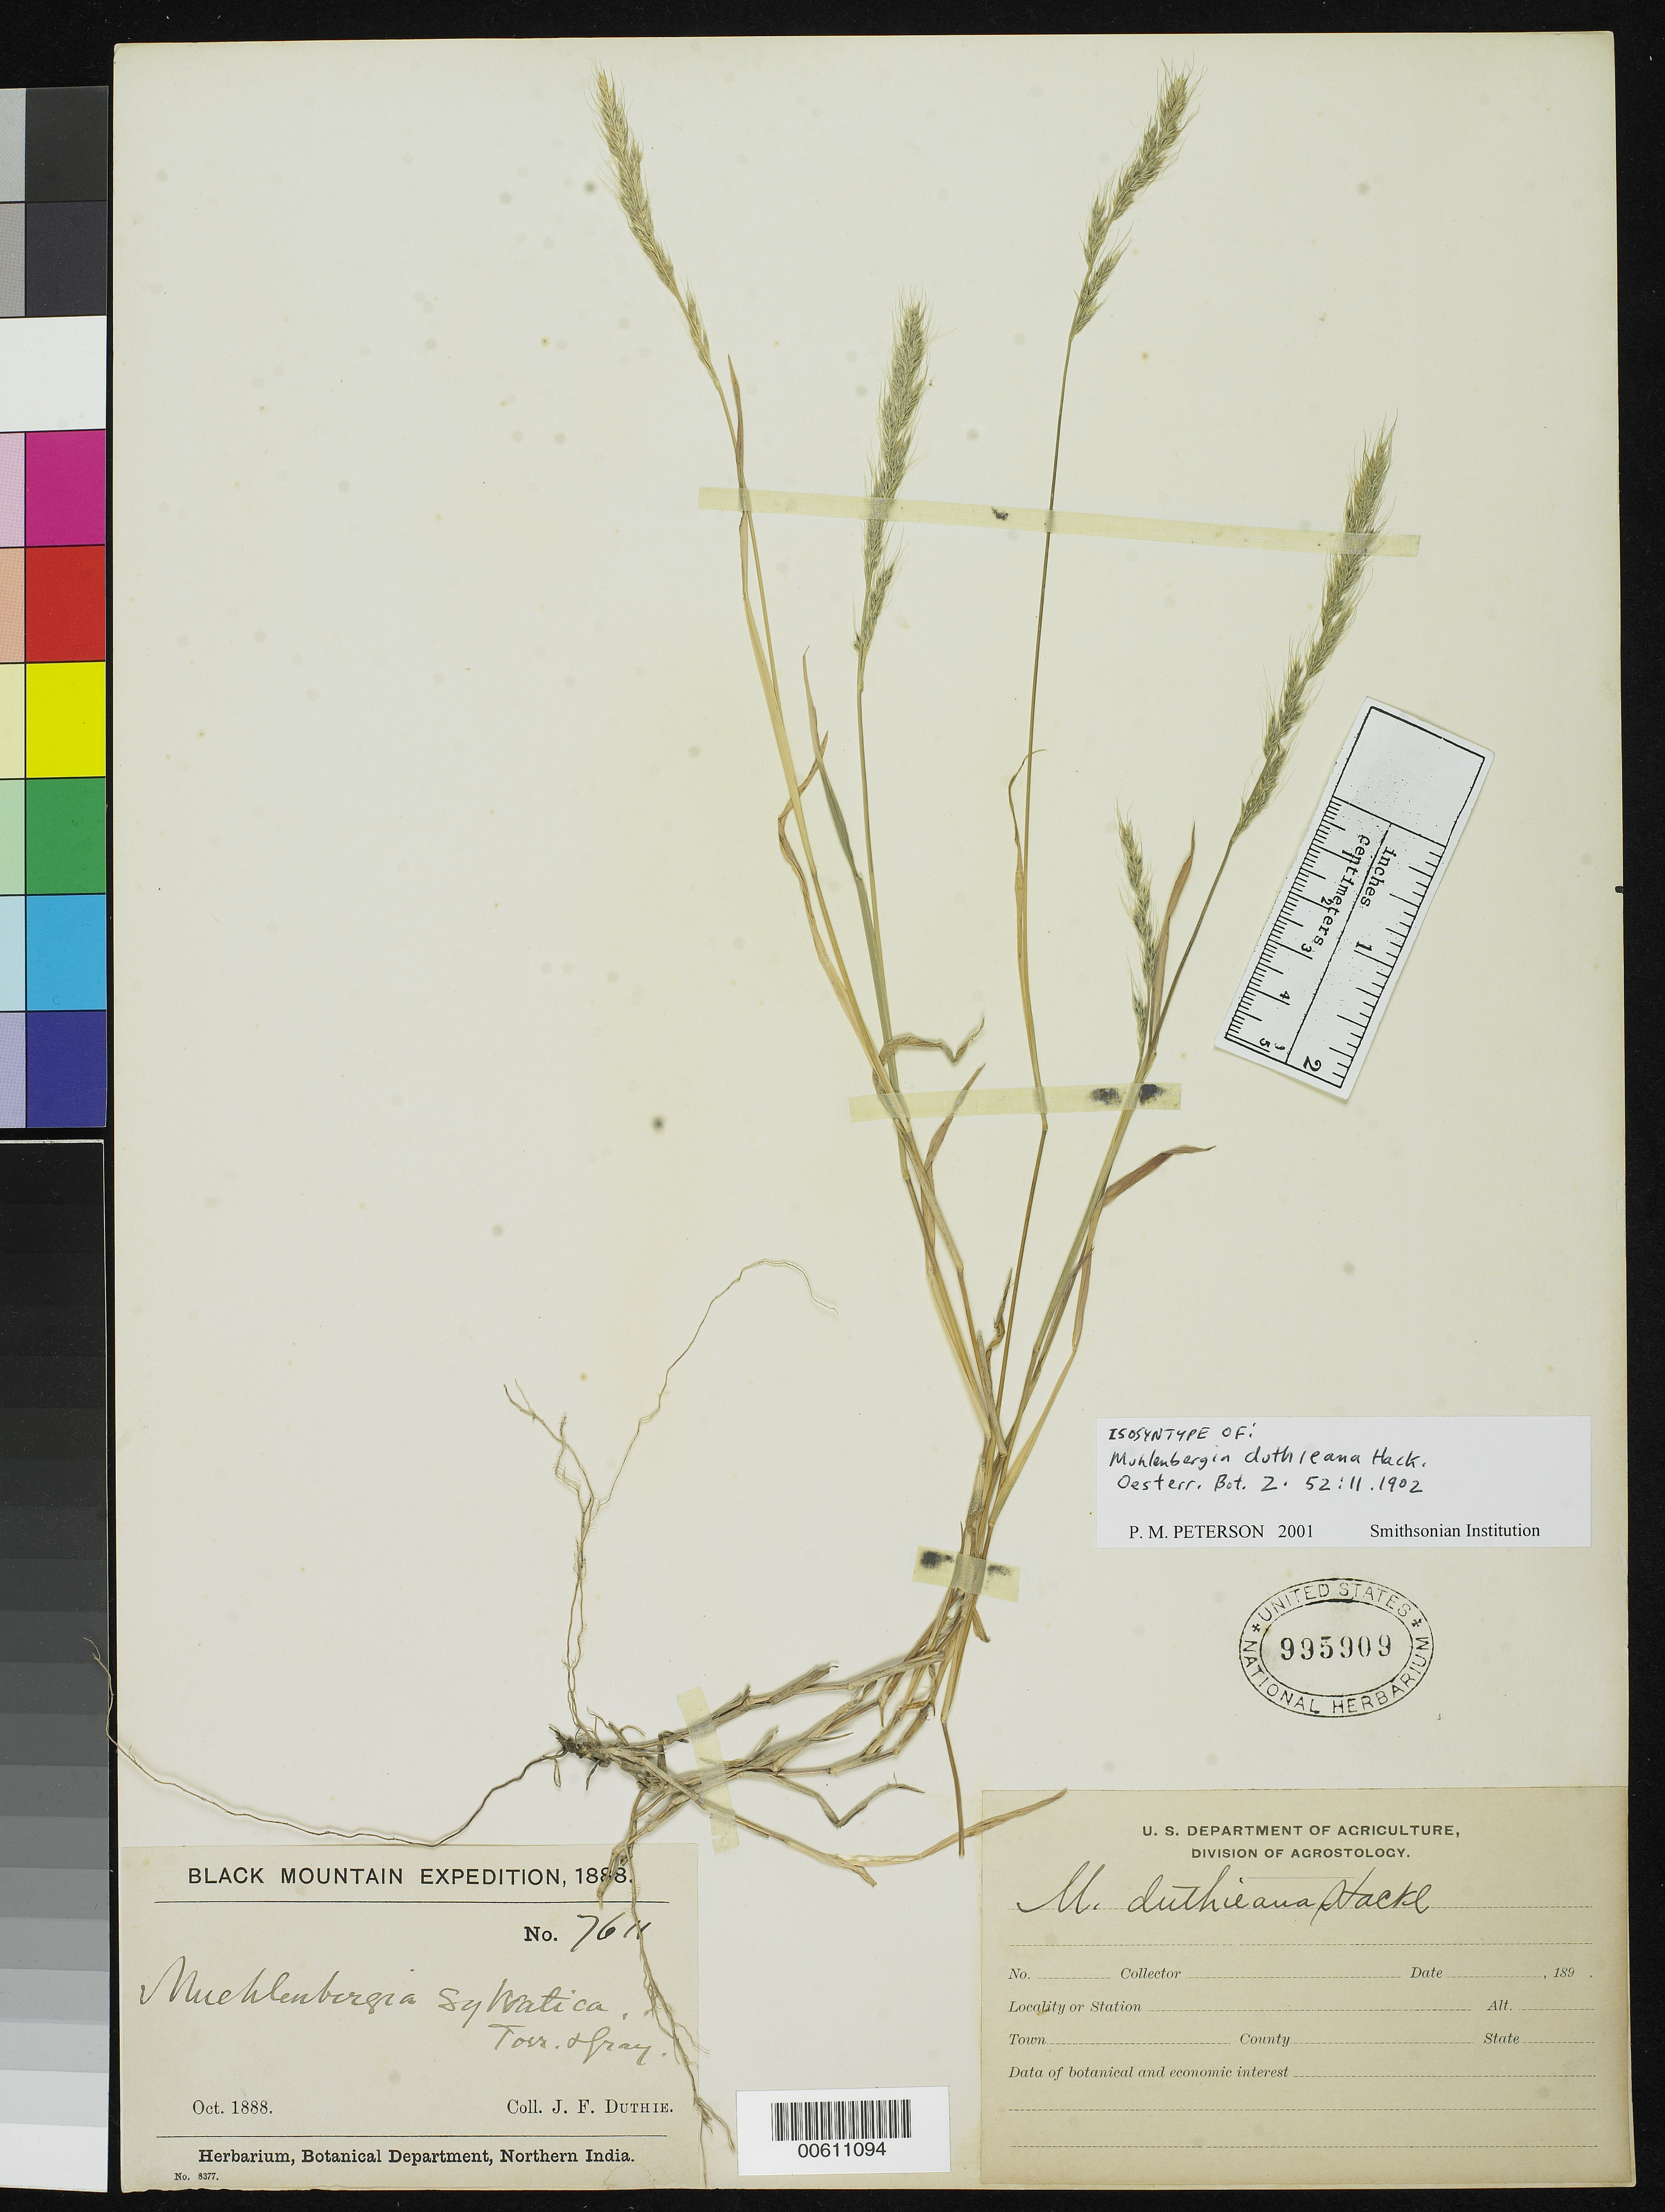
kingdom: Plantae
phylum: Tracheophyta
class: Liliopsida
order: Poales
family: Poaceae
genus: Muhlenbergia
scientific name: Muhlenbergia duthieana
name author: Hack.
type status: Isosyntype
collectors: J. F. Duthie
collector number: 7611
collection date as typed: Oct 1888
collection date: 1888-10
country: India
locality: Punj Galli.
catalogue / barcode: US 995909